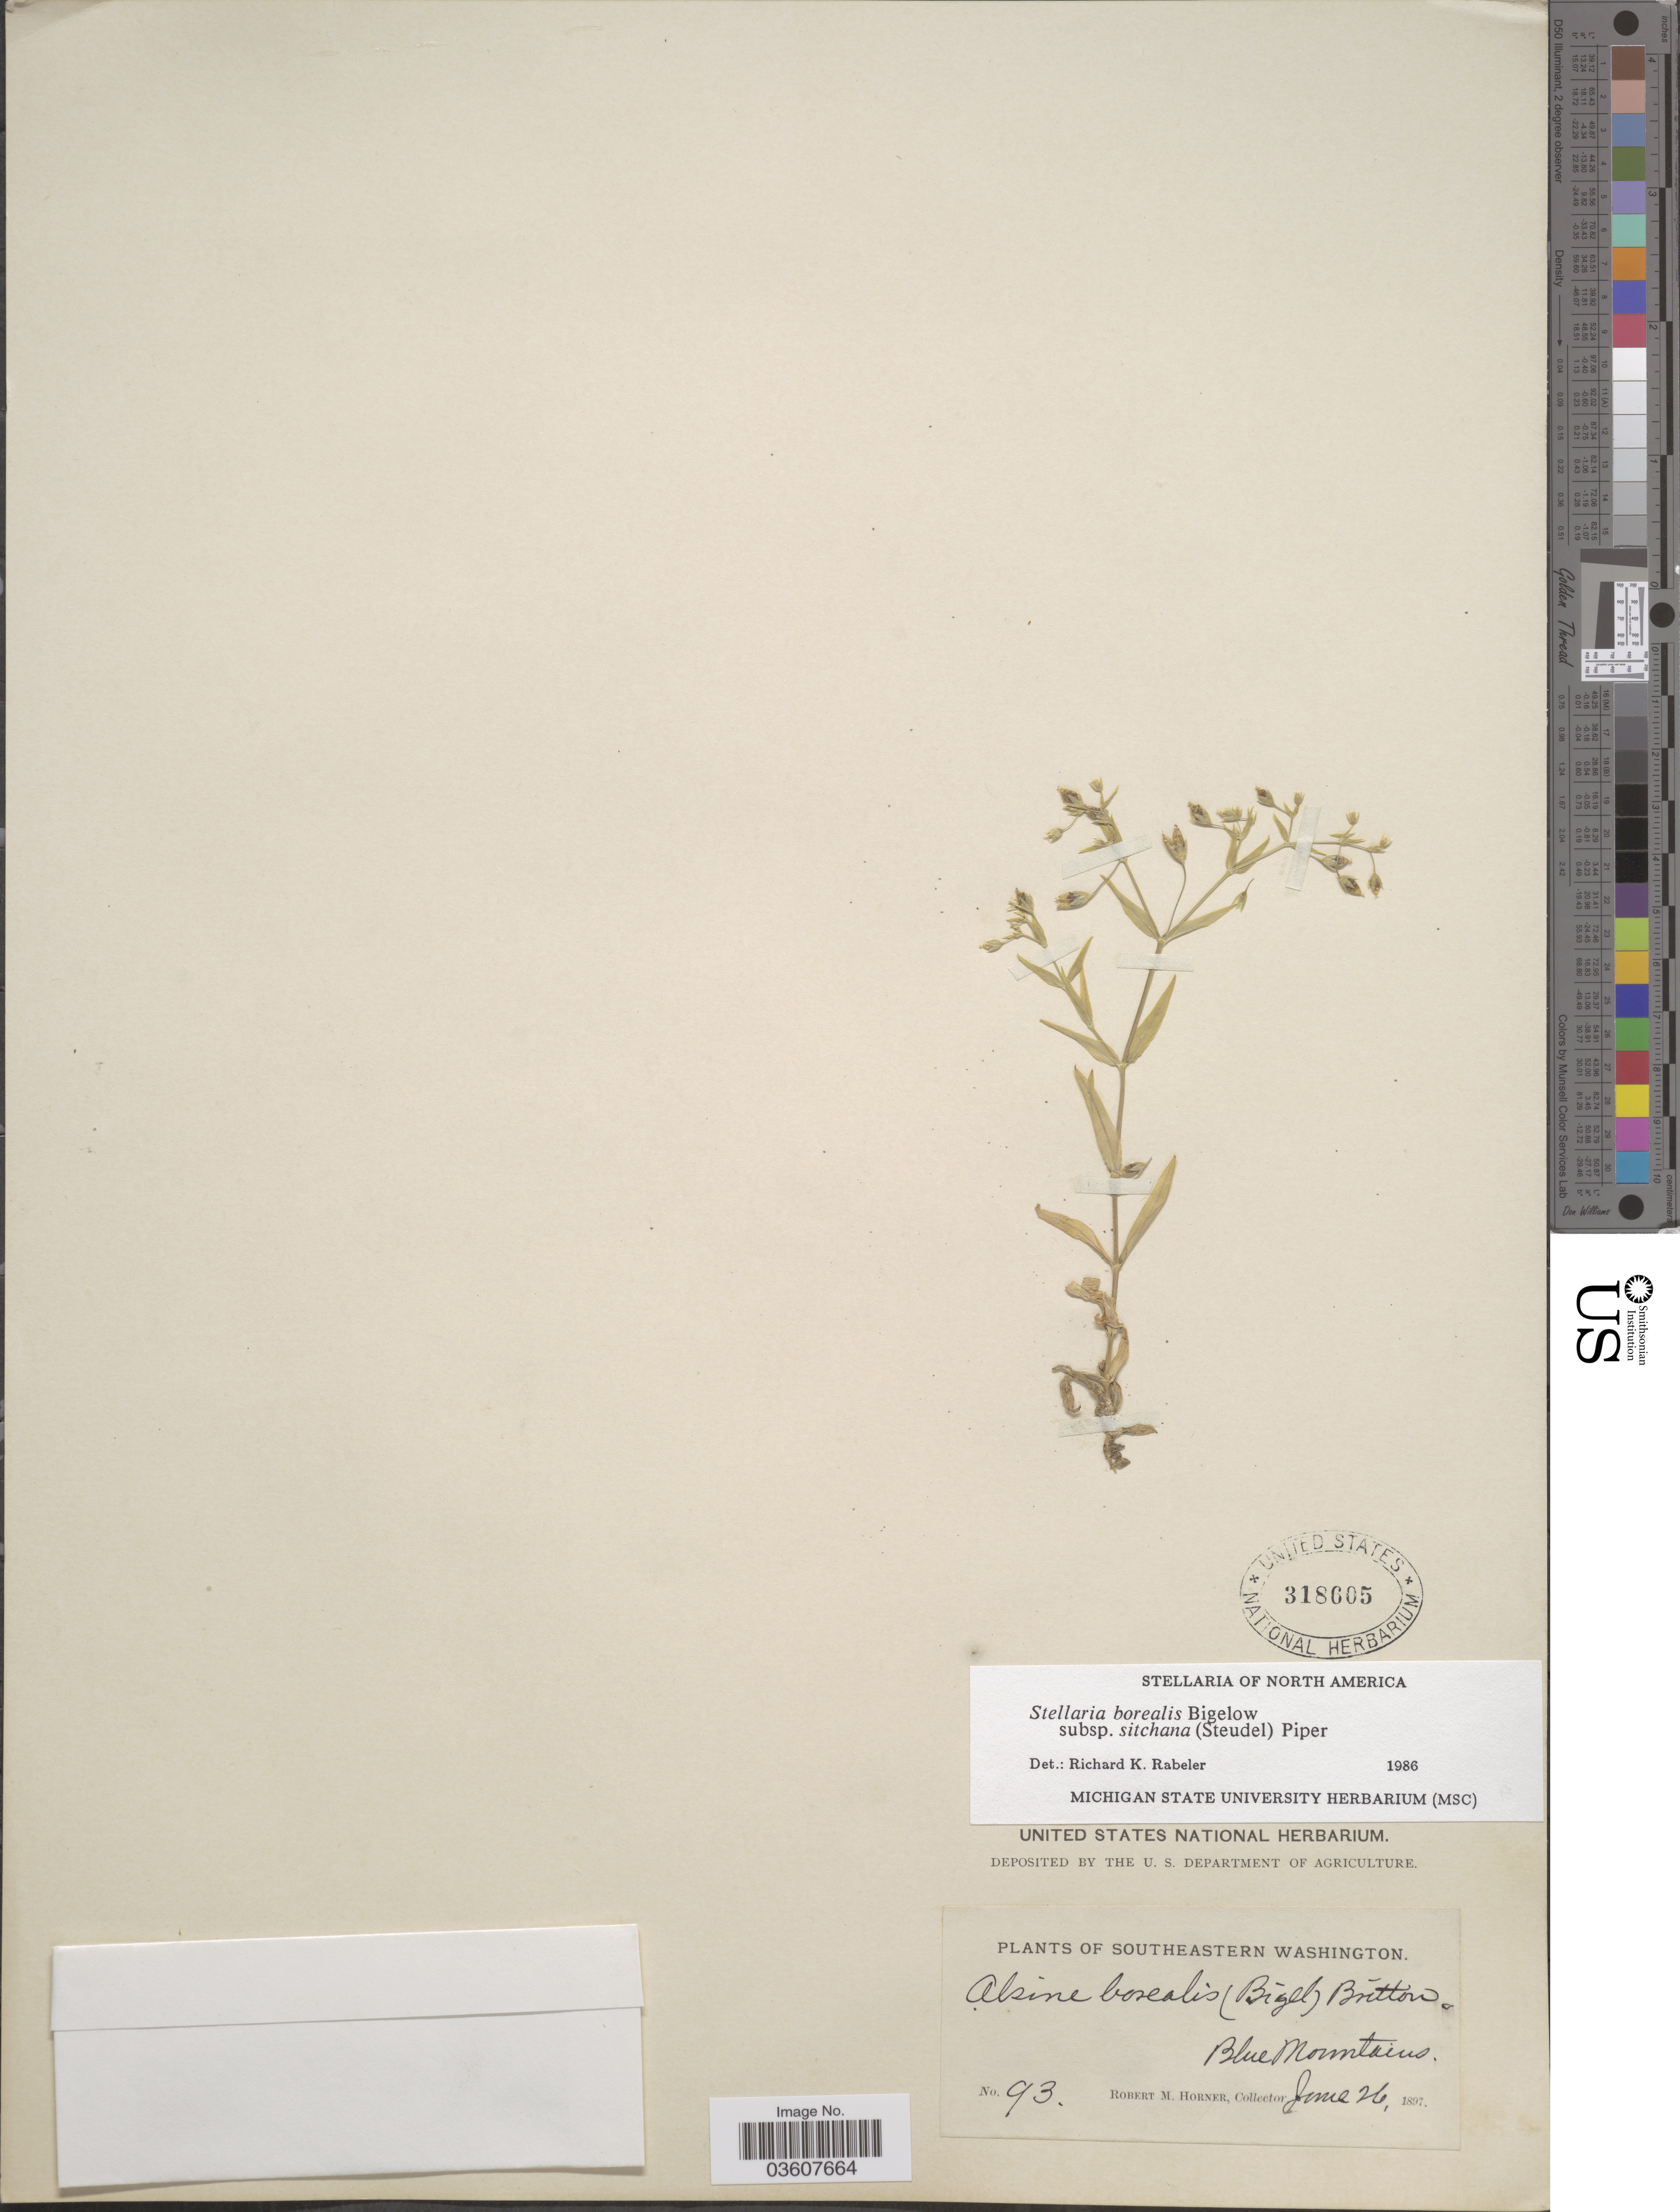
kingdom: Plantae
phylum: Tracheophyta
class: Magnoliopsida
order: Caryophyllales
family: Caryophyllaceae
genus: Stellaria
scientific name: Stellaria borealis subsp. sitchana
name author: (Steud.) Piper & Beattie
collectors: R. Horner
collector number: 93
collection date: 1897-06-26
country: United States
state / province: Washington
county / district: Clallam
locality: Southeastern Washington. Blue Mountains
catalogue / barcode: US 318605